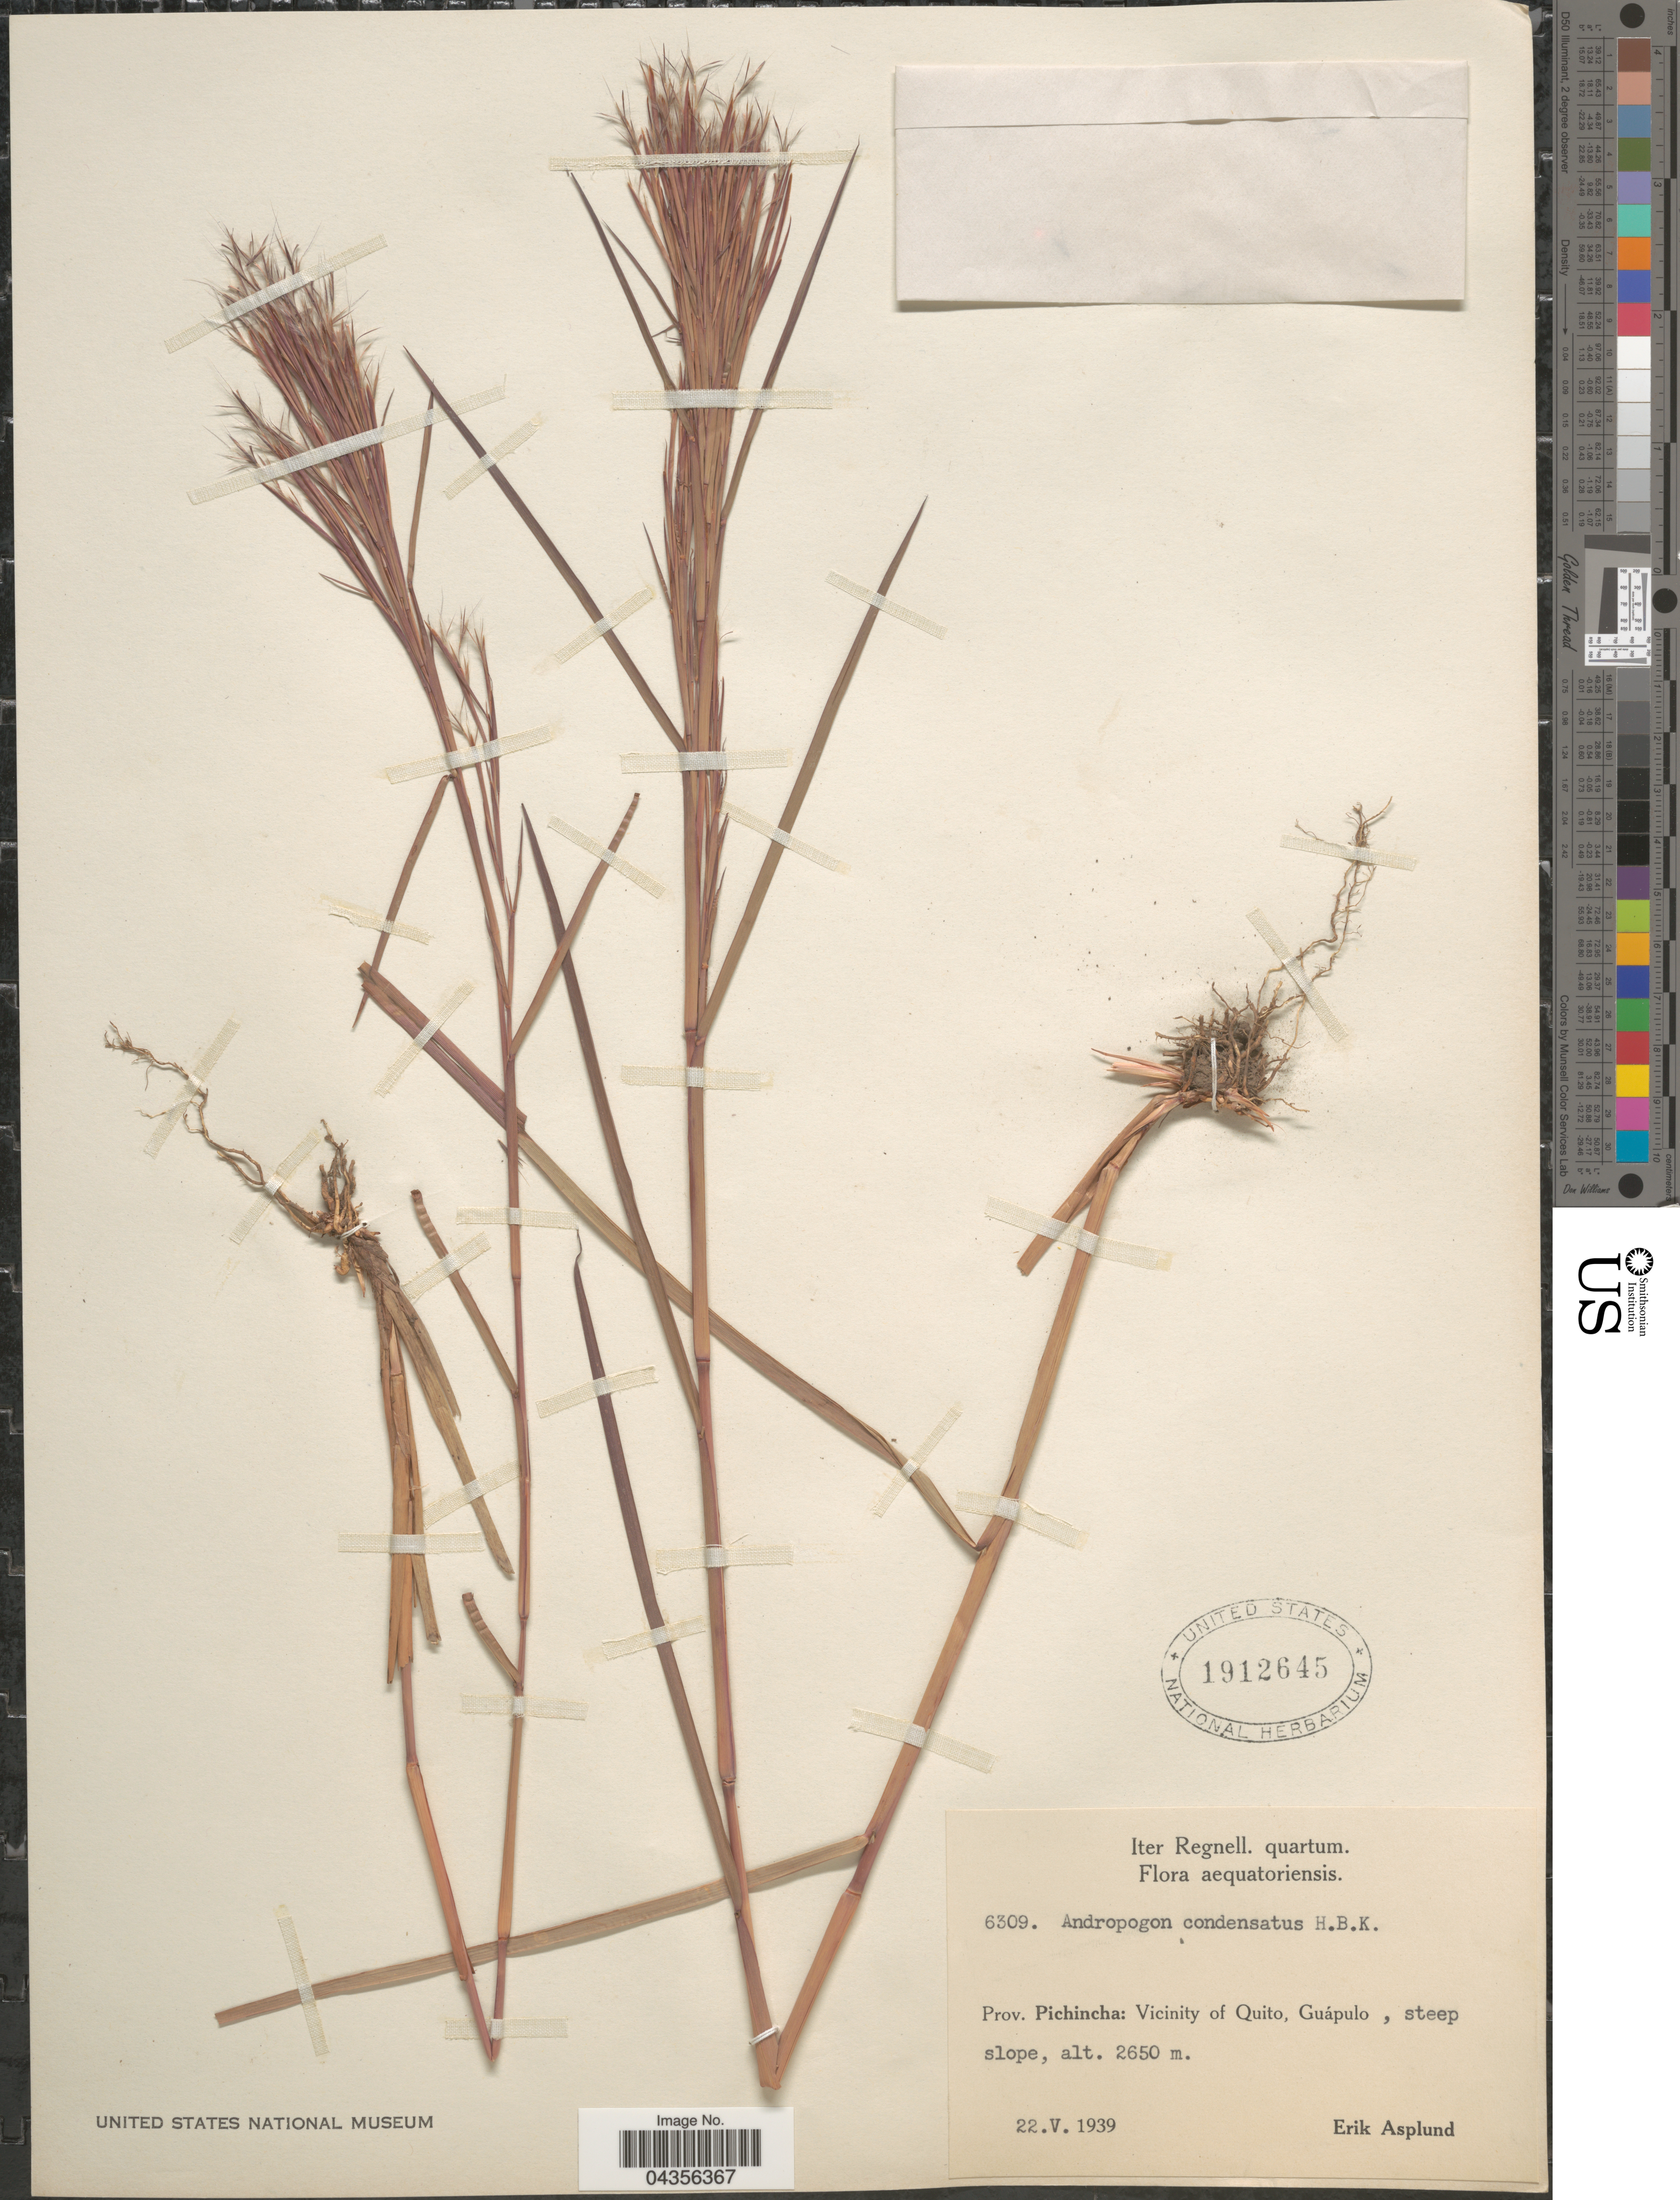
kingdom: Plantae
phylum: Tracheophyta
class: Liliopsida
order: Poales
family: Poaceae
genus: Schizachyrium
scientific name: Schizachyrium microstachyum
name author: (Desv. ex Ham.) Roseng. et al.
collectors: E. Asplund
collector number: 6309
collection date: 1939-05-22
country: Ecuador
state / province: Pichincha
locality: Iter Regnell. quartum. Vicinity of Quito, Guápulo, steep slope.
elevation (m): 2650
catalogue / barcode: US 1912645